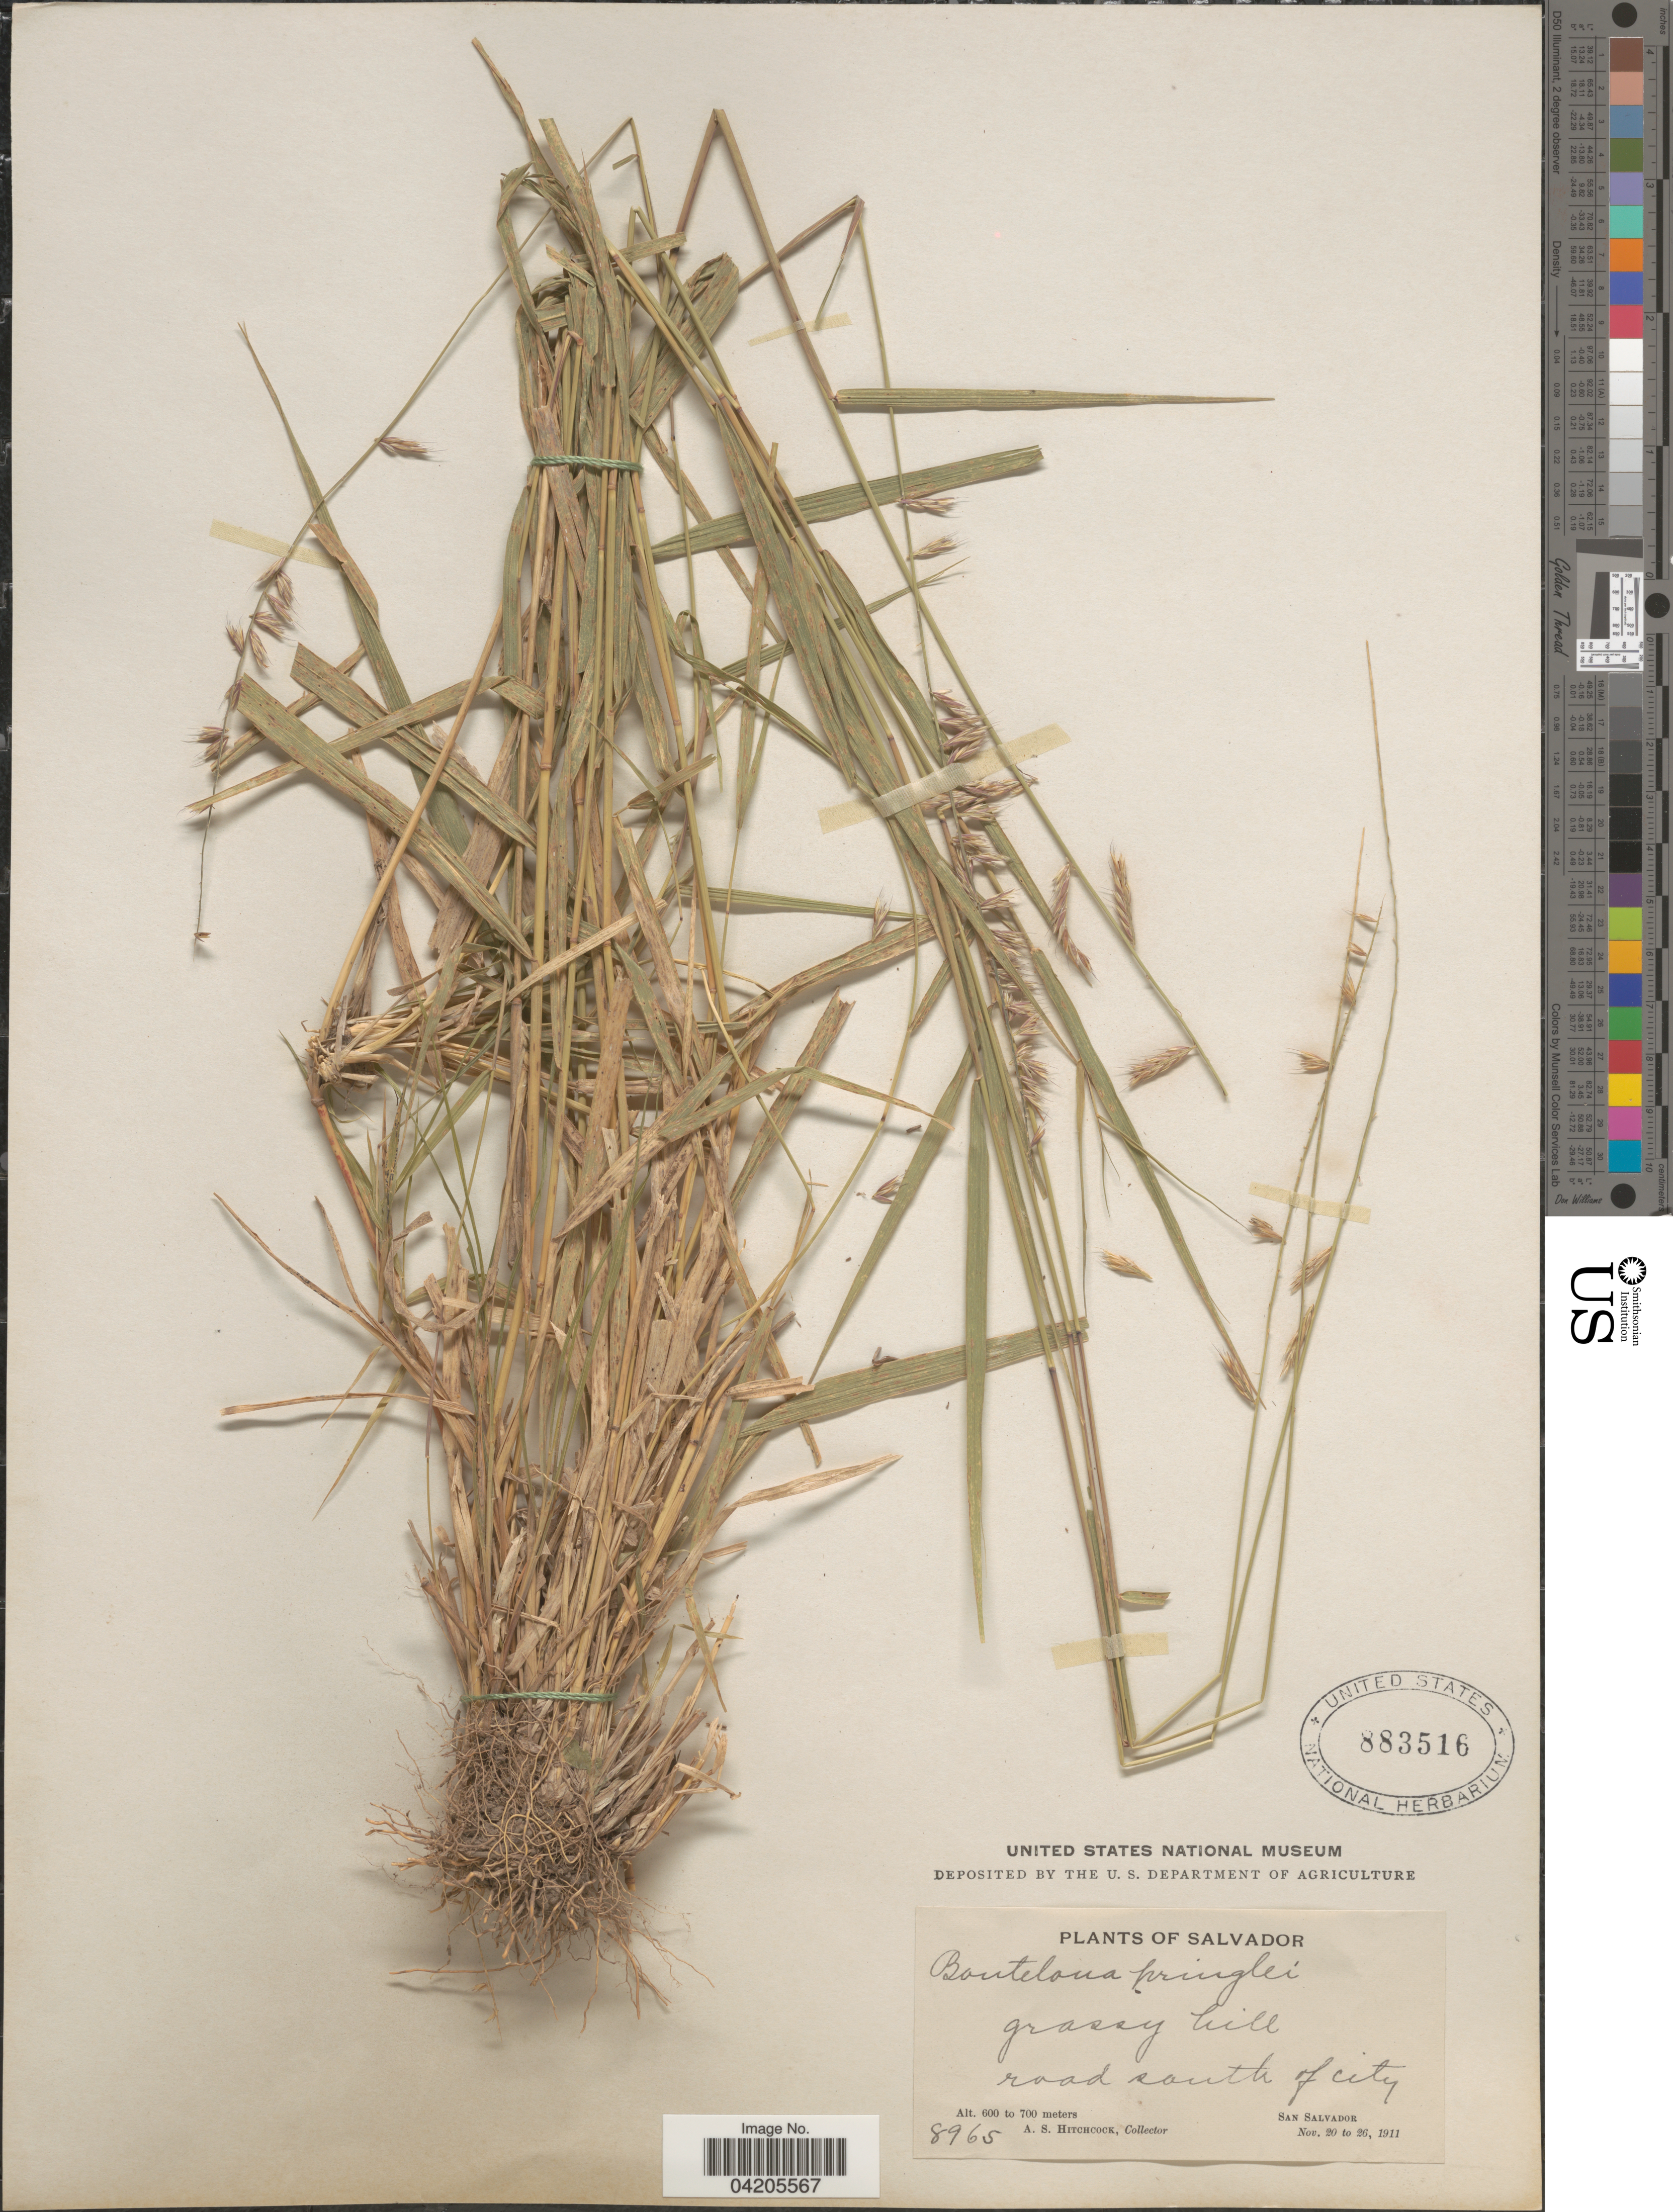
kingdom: Plantae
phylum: Tracheophyta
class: Liliopsida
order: Poales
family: Poaceae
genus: Bouteloua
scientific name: Bouteloua media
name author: (E. Fourn.) Gould & Kapadia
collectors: A. S. Hitchcock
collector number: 8965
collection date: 1911-11-20/1911-11-26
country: El Salvador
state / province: San Salvador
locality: Grassy hill road south of city.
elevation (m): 600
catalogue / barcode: US 883516